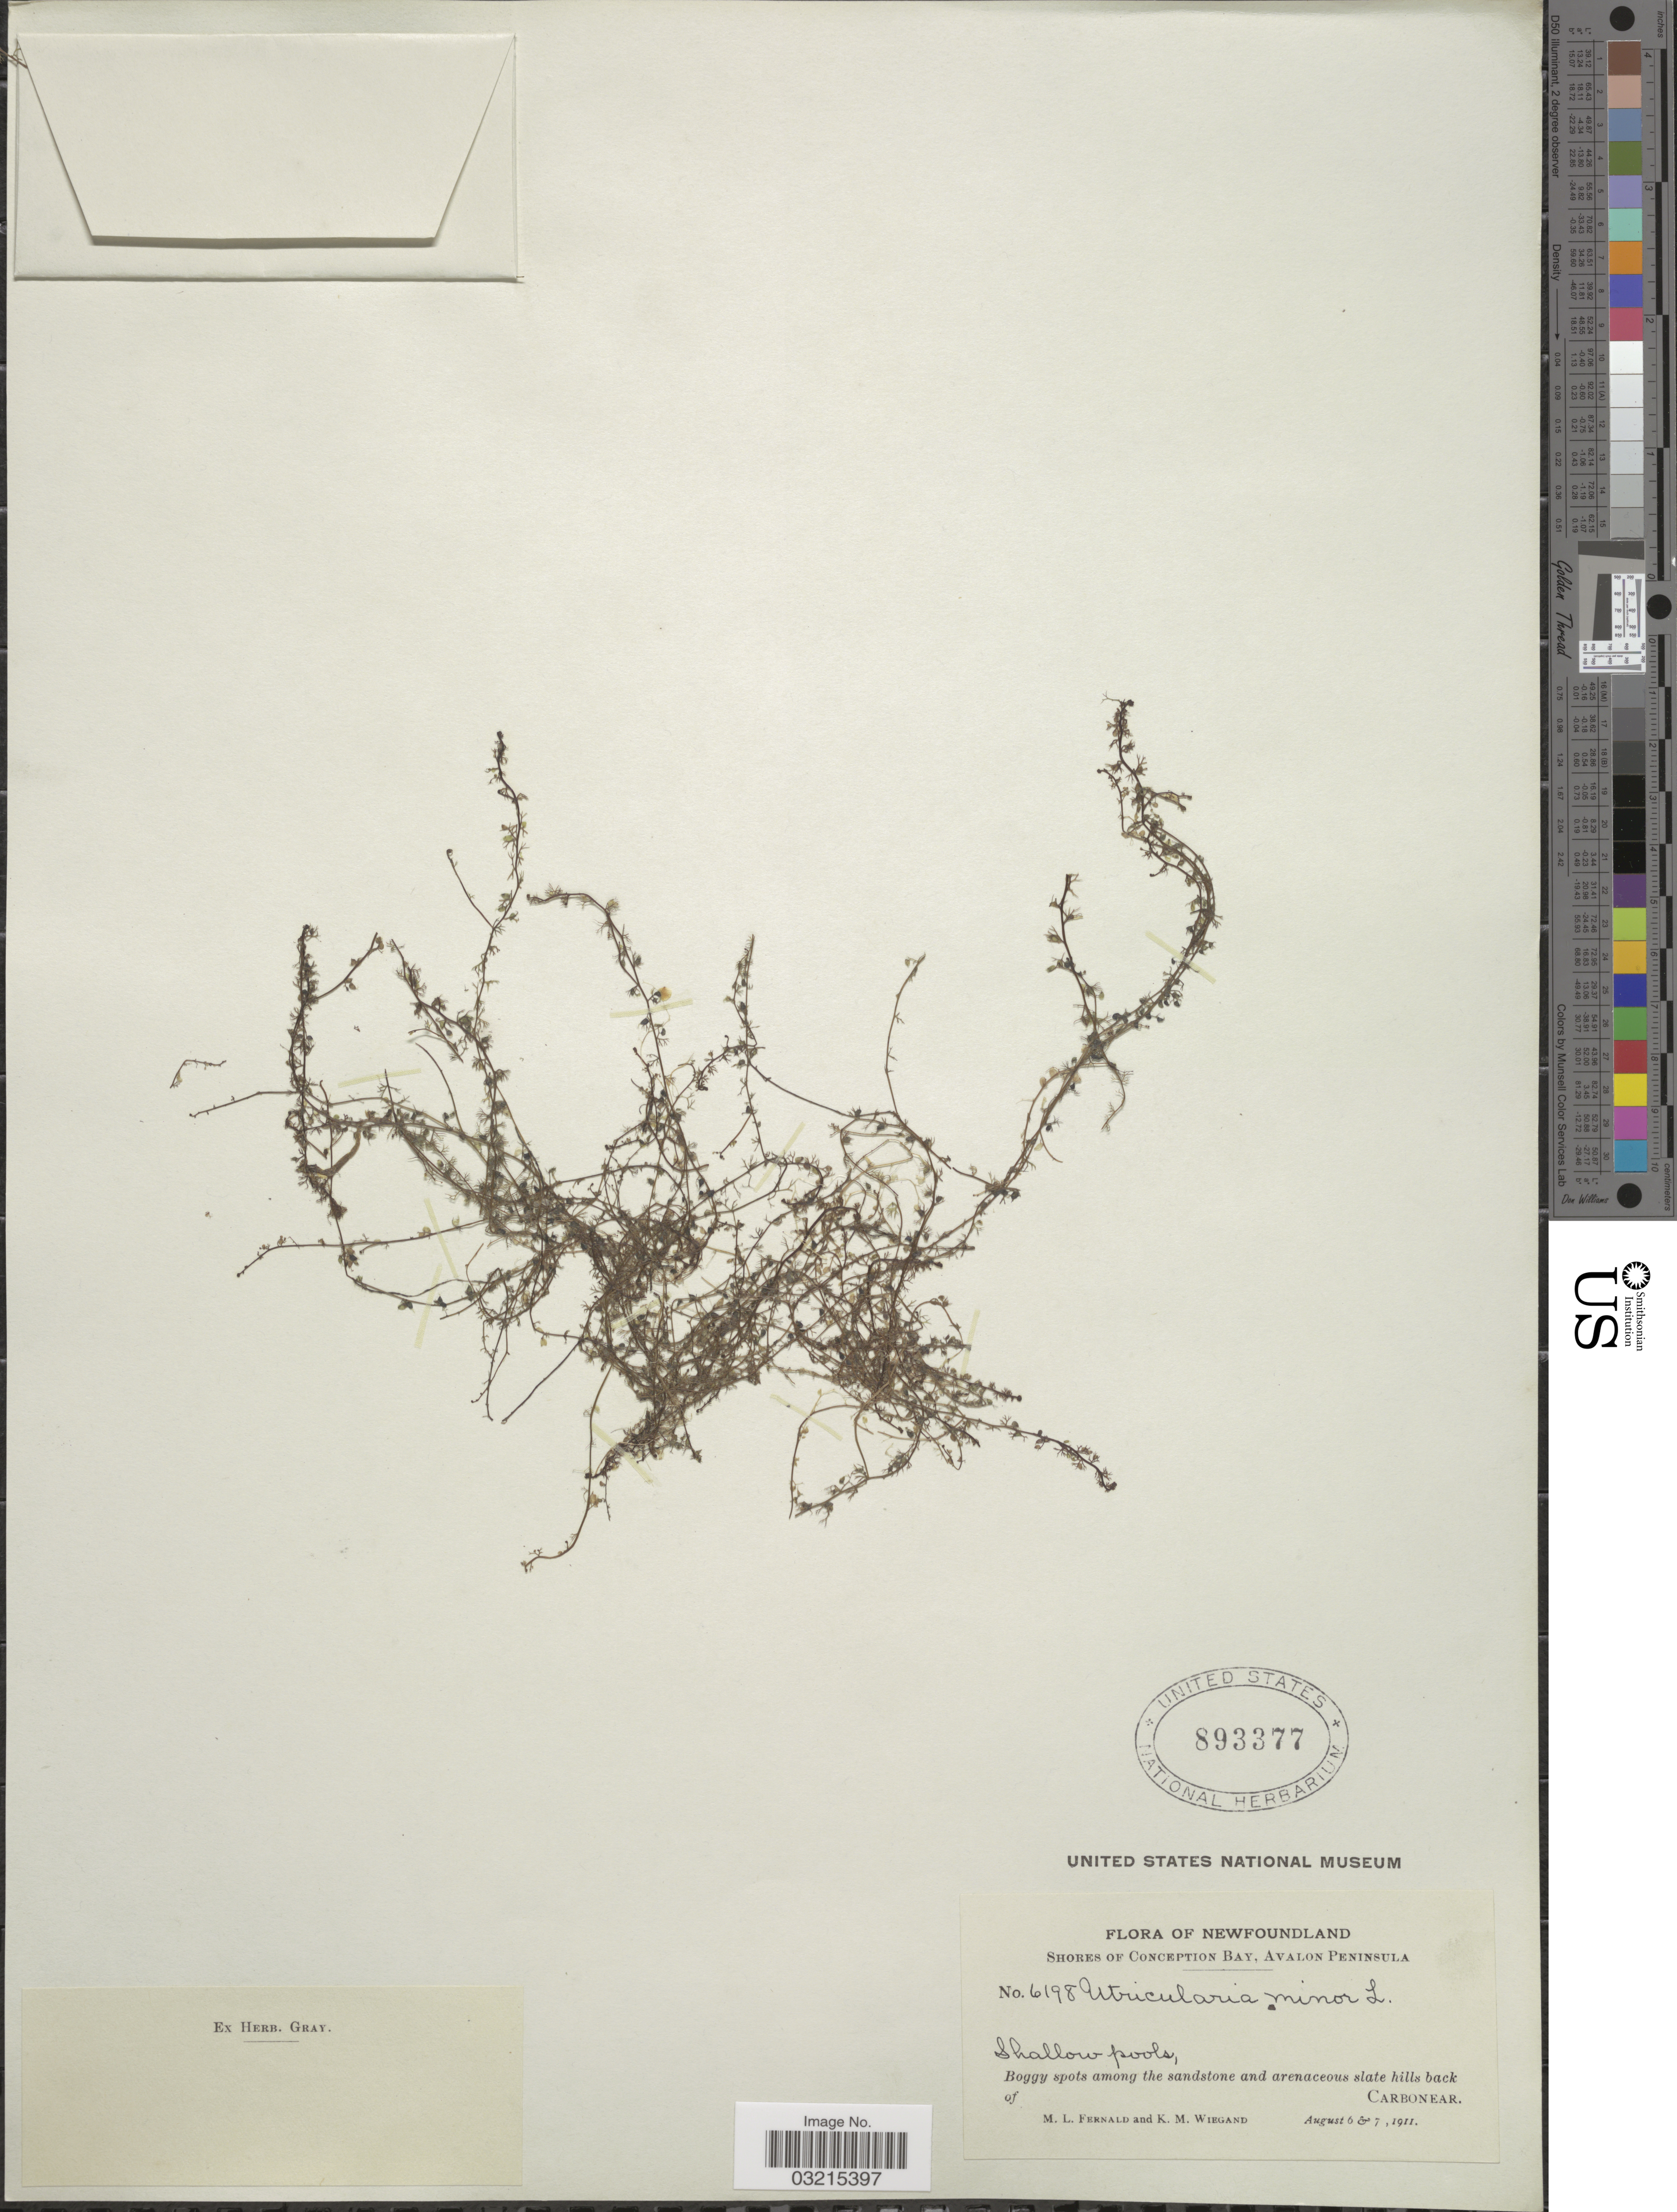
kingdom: Plantae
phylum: Tracheophyta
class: Magnoliopsida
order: Lamiales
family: Lentibulariaceae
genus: Utricularia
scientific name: Utricularia minor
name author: L.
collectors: M. L. Fernald & K. M. Wiegand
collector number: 6198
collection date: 1911-08-06/1911-08-07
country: Canada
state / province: Newfoundland and Labrador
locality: Shores of Conception Bay, Avalon Peninsula. Boggy spots among the sandstone and arenaceous slate hills back of Carbonear.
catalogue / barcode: US 893377